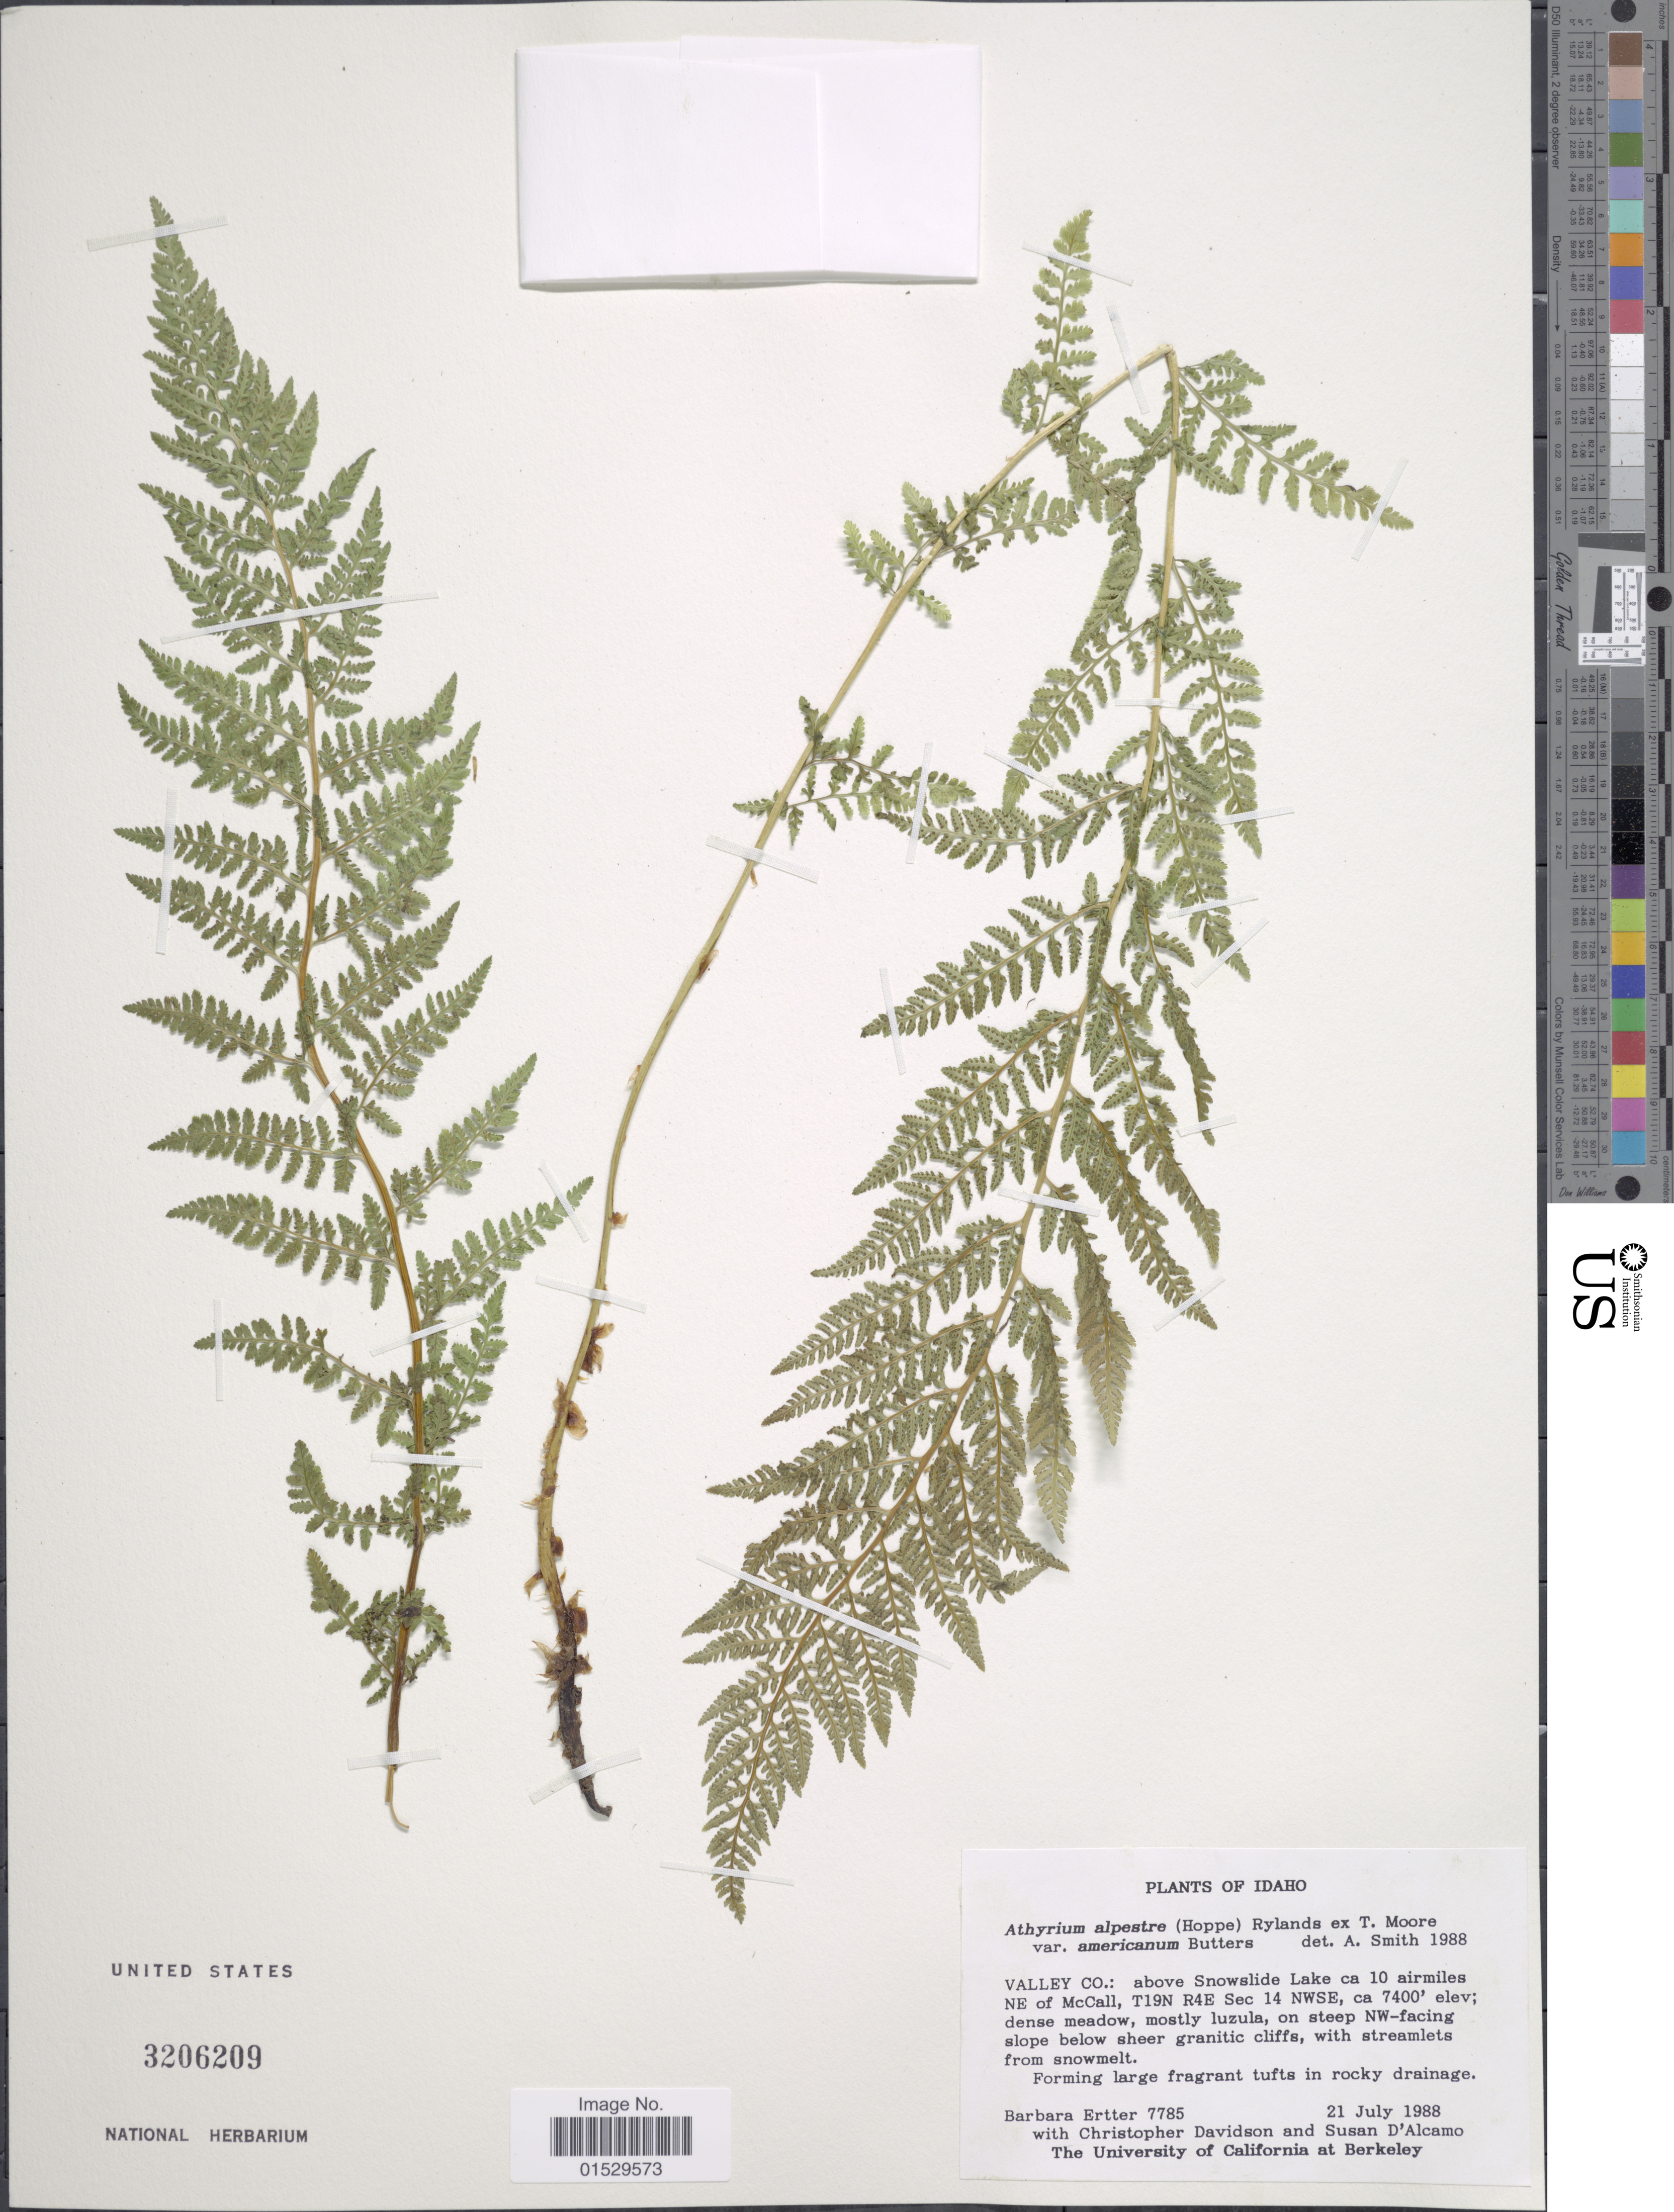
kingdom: Plantae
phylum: Tracheophyta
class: Polypodiopsida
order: Polypodiales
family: Athyriaceae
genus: Athyrium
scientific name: Athyrium distentifolilum subsp. americanum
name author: (Butters) Hultén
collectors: B. Ertter, C. Davidson & S. D'Alcamo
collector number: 7785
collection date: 1988-07-21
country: United States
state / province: Idaho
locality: Valley Co.: above Snowslide Lake ca 10 airmiles NE of McCall, T19N R4E Sec 14 NWSE, on steep NW-facing slope below sheer granitic cliffs, with streamlets from snowmelt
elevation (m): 2256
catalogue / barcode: US 3206209